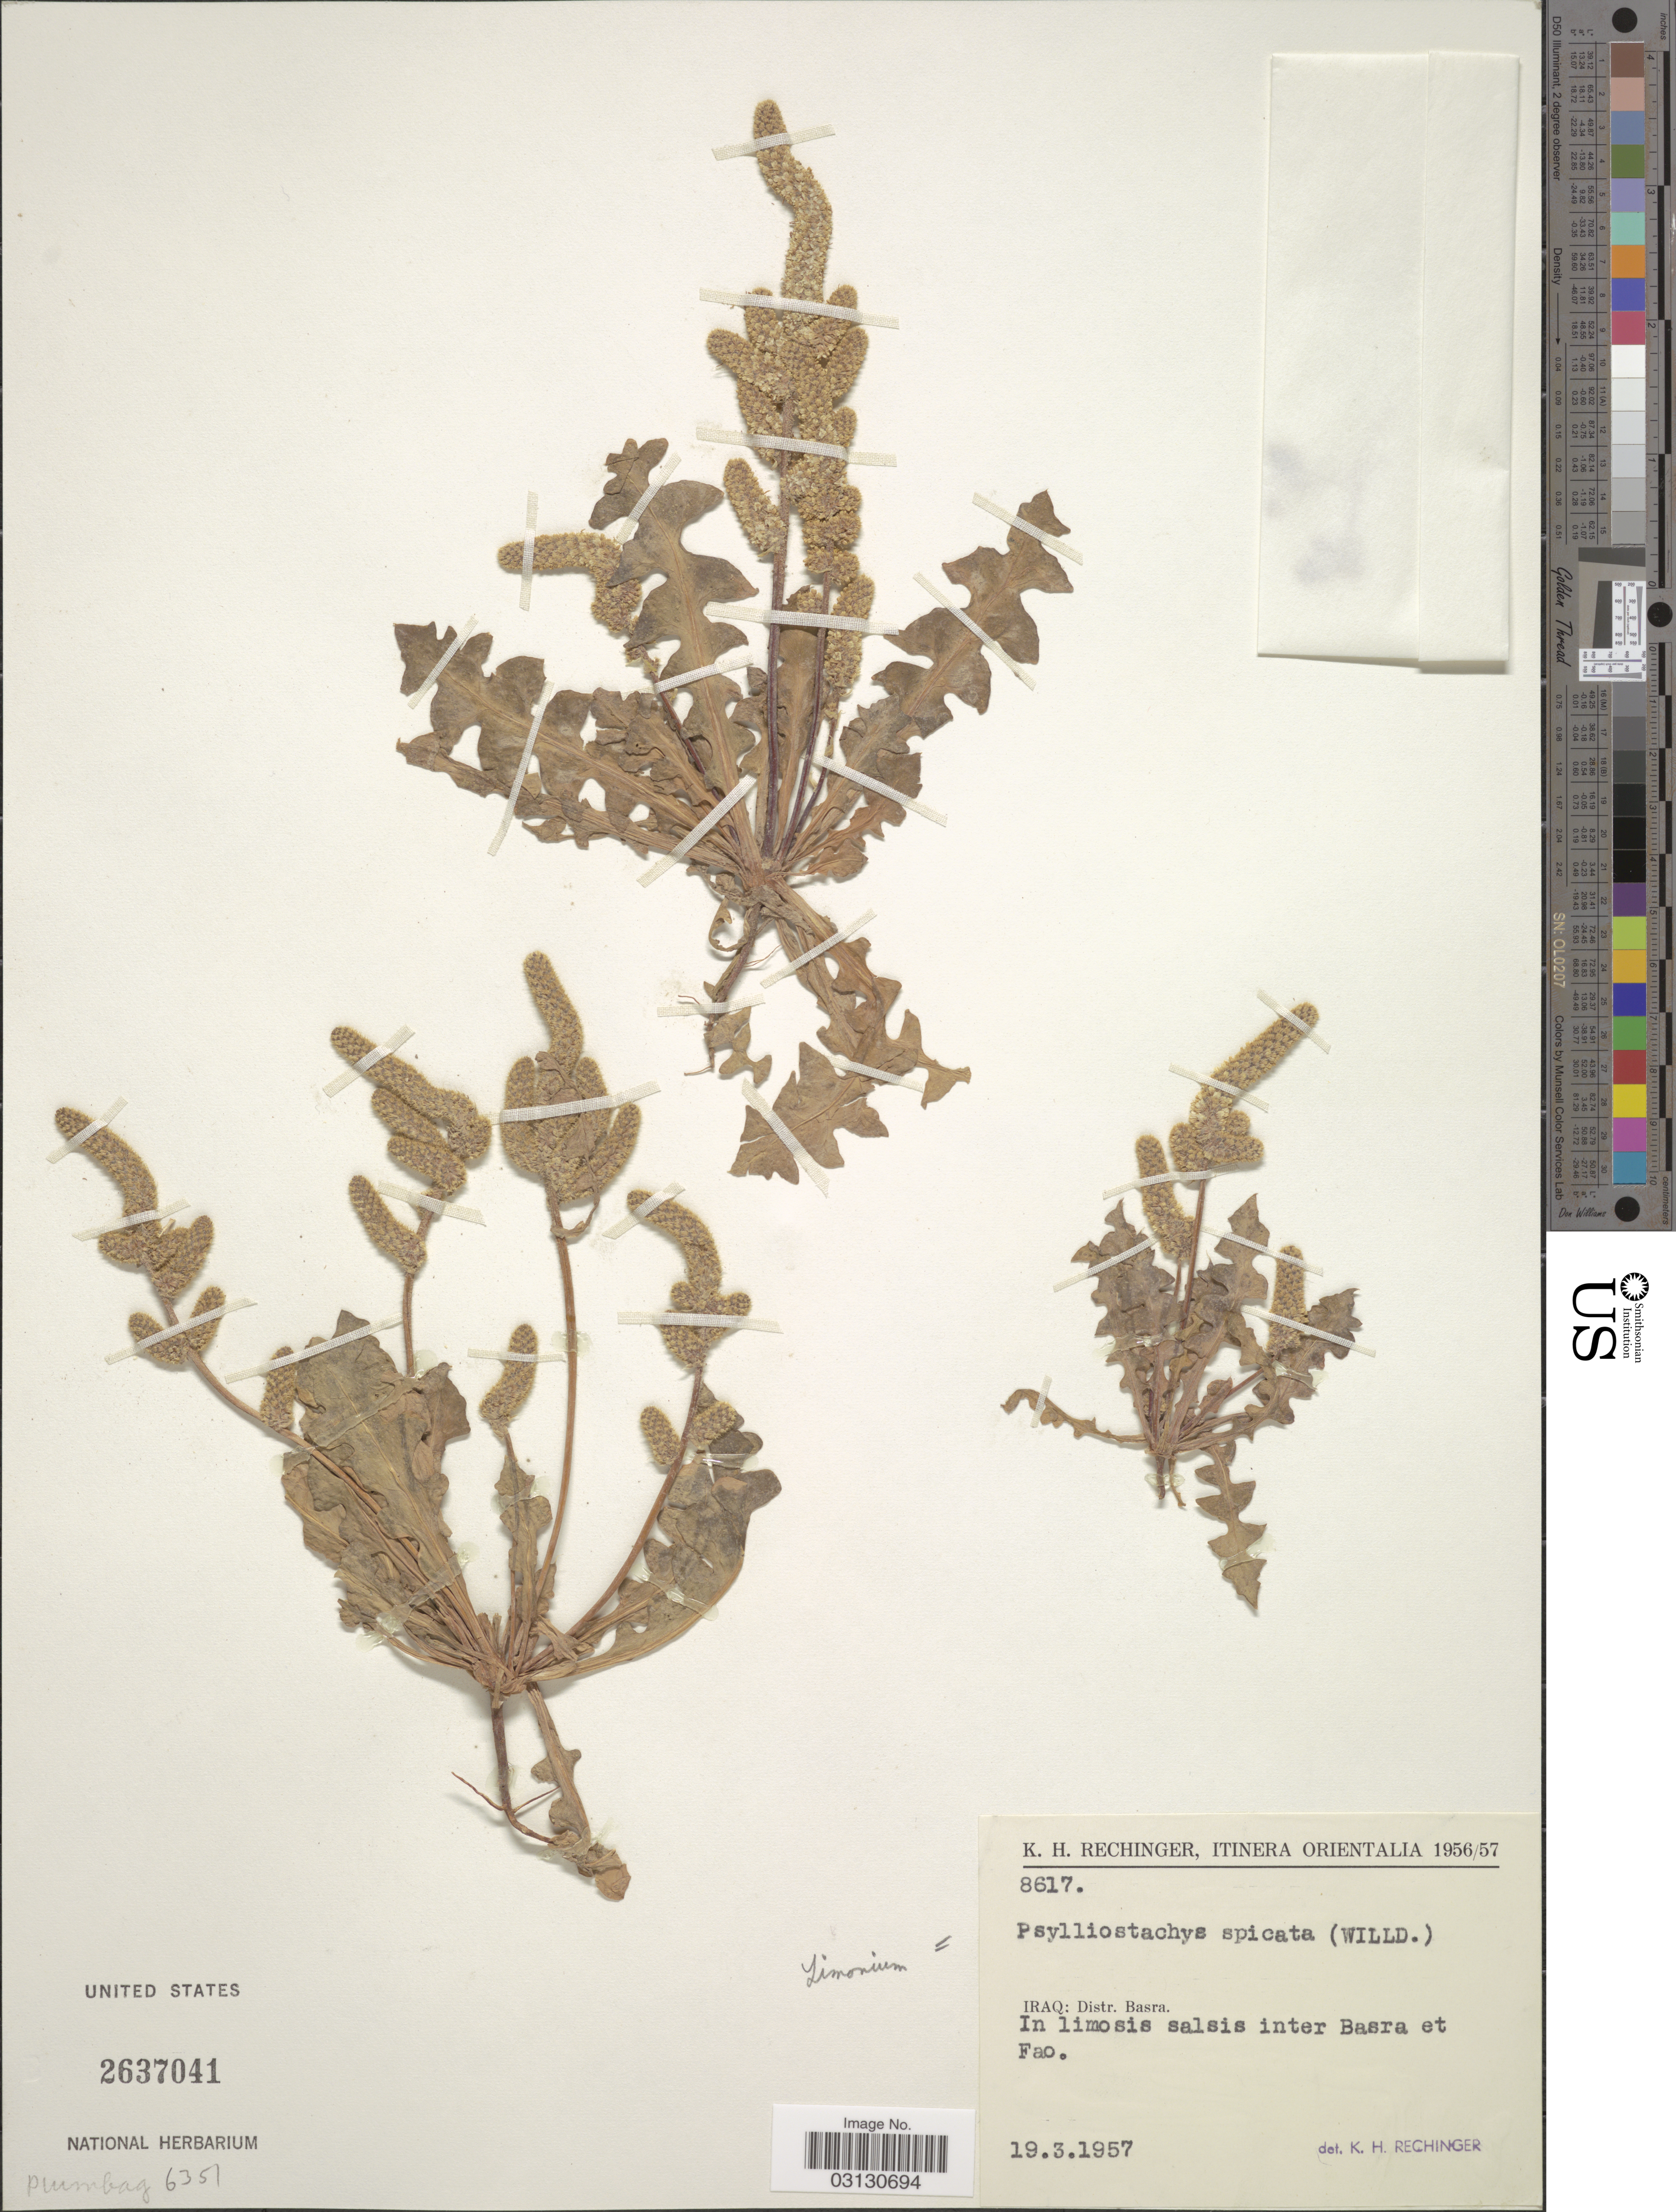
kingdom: Plantae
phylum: Tracheophyta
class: Magnoliopsida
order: Caryophyllales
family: Plumbaginaceae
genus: Psylliostachys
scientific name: Psylliostachys spicatus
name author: (Willd.) Nevski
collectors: K. H. Rechinger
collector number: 8617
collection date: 1957-03-19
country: Iraq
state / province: Al Basrah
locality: Iraq: Distr. Basra, In limosis salsis inter Basra et Fao. Itinera Orientalia.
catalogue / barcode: US 2637041